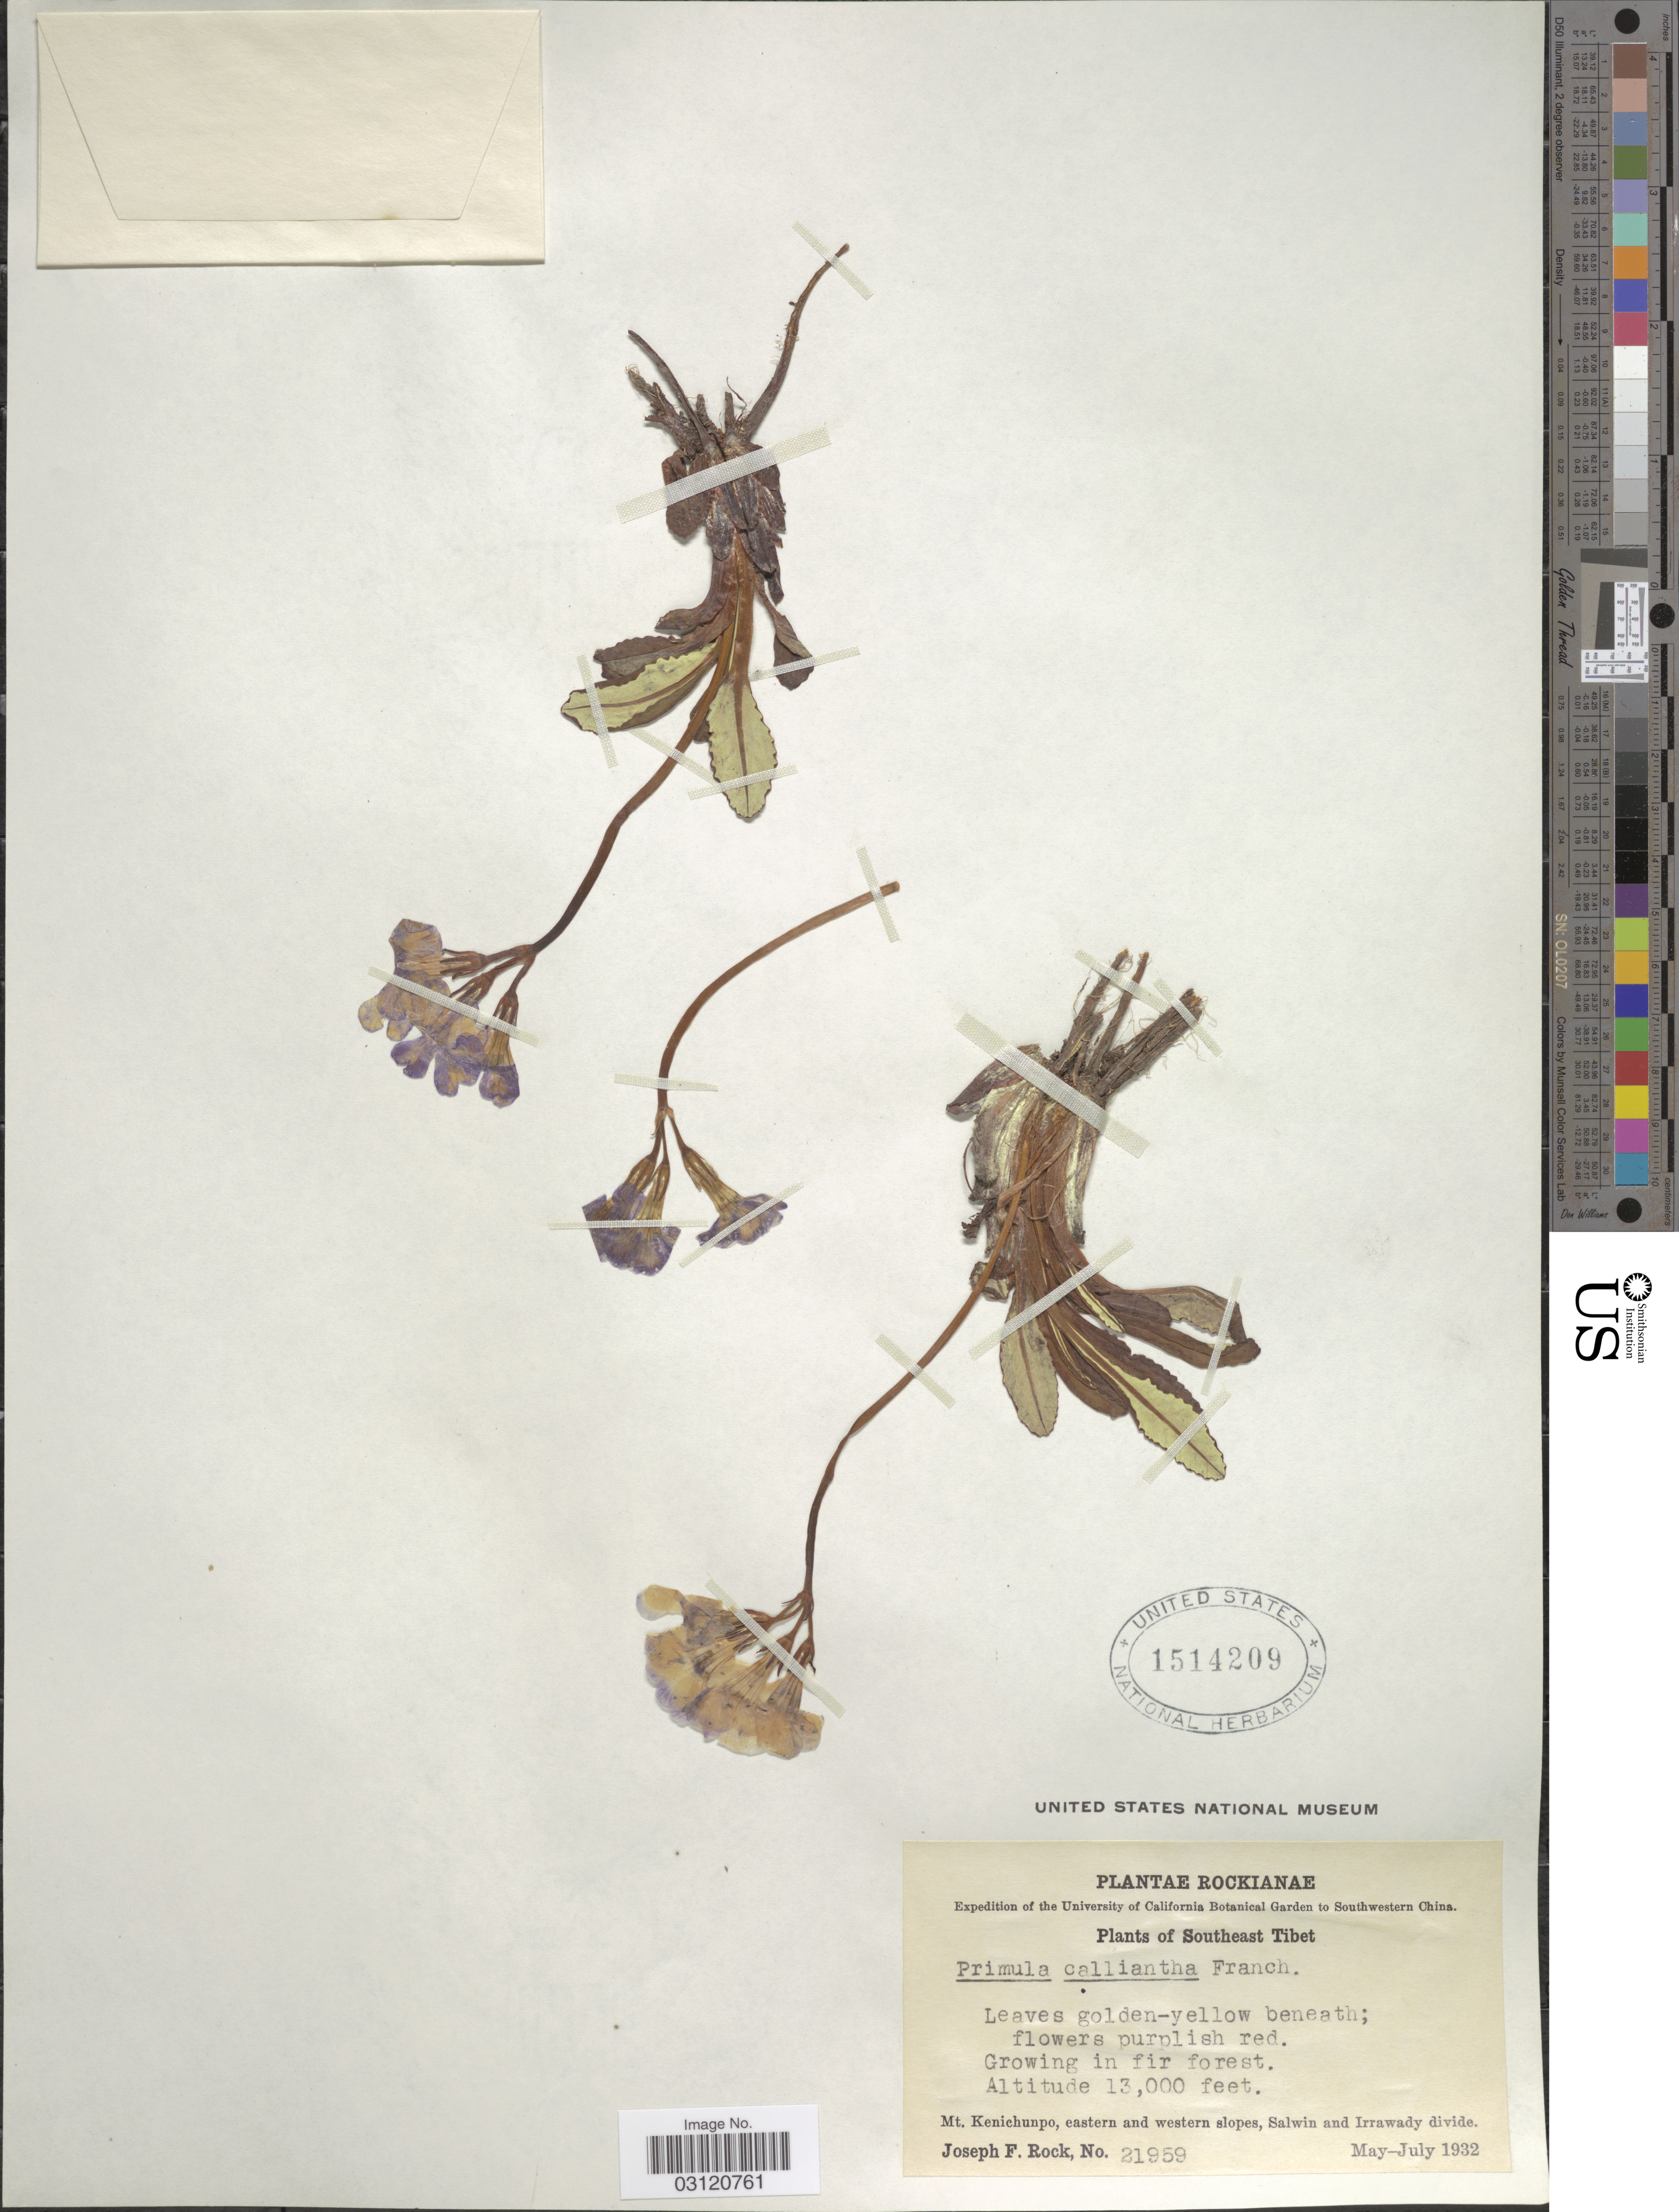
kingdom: Plantae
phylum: Tracheophyta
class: Magnoliopsida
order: Ericales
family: Primulaceae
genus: Primula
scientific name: Primula calliantha subsp. bryophila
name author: (Balf. f. & Farrer) W.W. Sm. & Forrest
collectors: J. F. Rock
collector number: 21959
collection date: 1932-05/1932-07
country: China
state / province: Xizang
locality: Southwestern China. Southeast Tibet. Mt. Kenichunpo, eastern and western slopes, Salwin and Irrawady divide.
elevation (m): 3962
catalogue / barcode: US 1514209